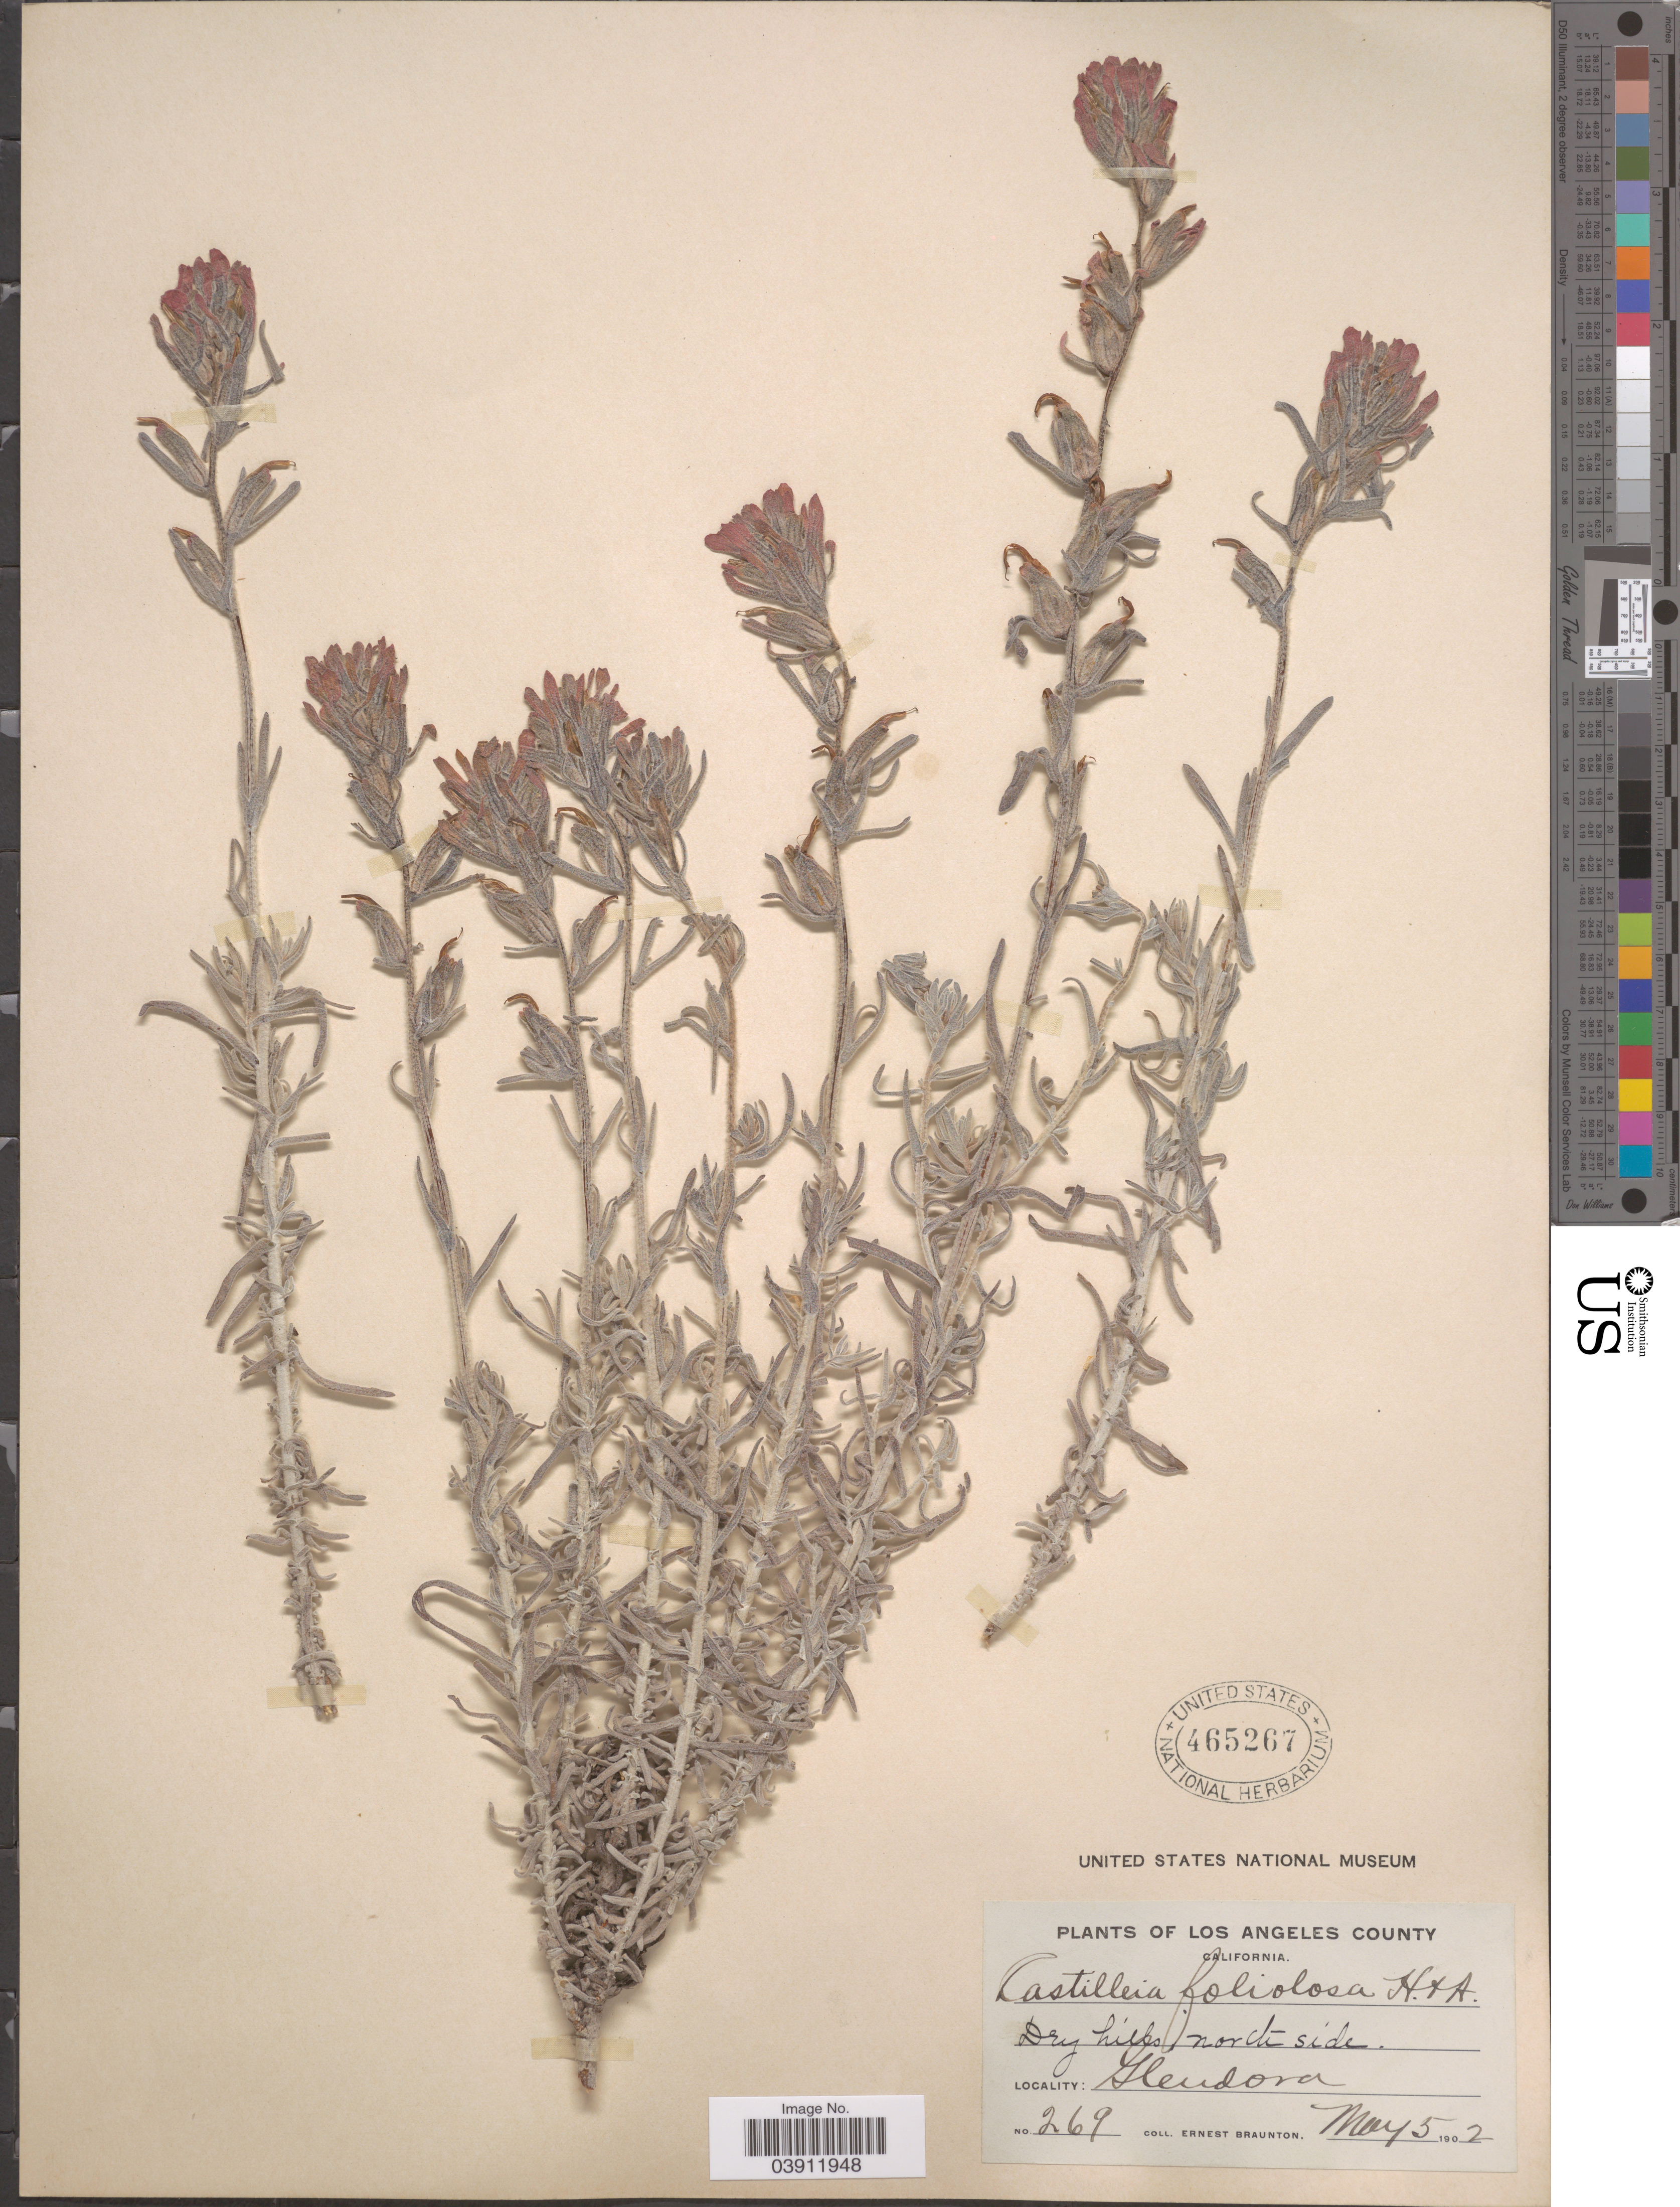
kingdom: Plantae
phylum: Tracheophyta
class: Magnoliopsida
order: Lamiales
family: Orobanchaceae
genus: Castilleja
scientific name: Castilleja foliolosa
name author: Hook. f.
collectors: E. Braunton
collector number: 269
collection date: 1902-05-05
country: United States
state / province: California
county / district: Los Angeles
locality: Los Angeles County. Glendora.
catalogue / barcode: US 465267